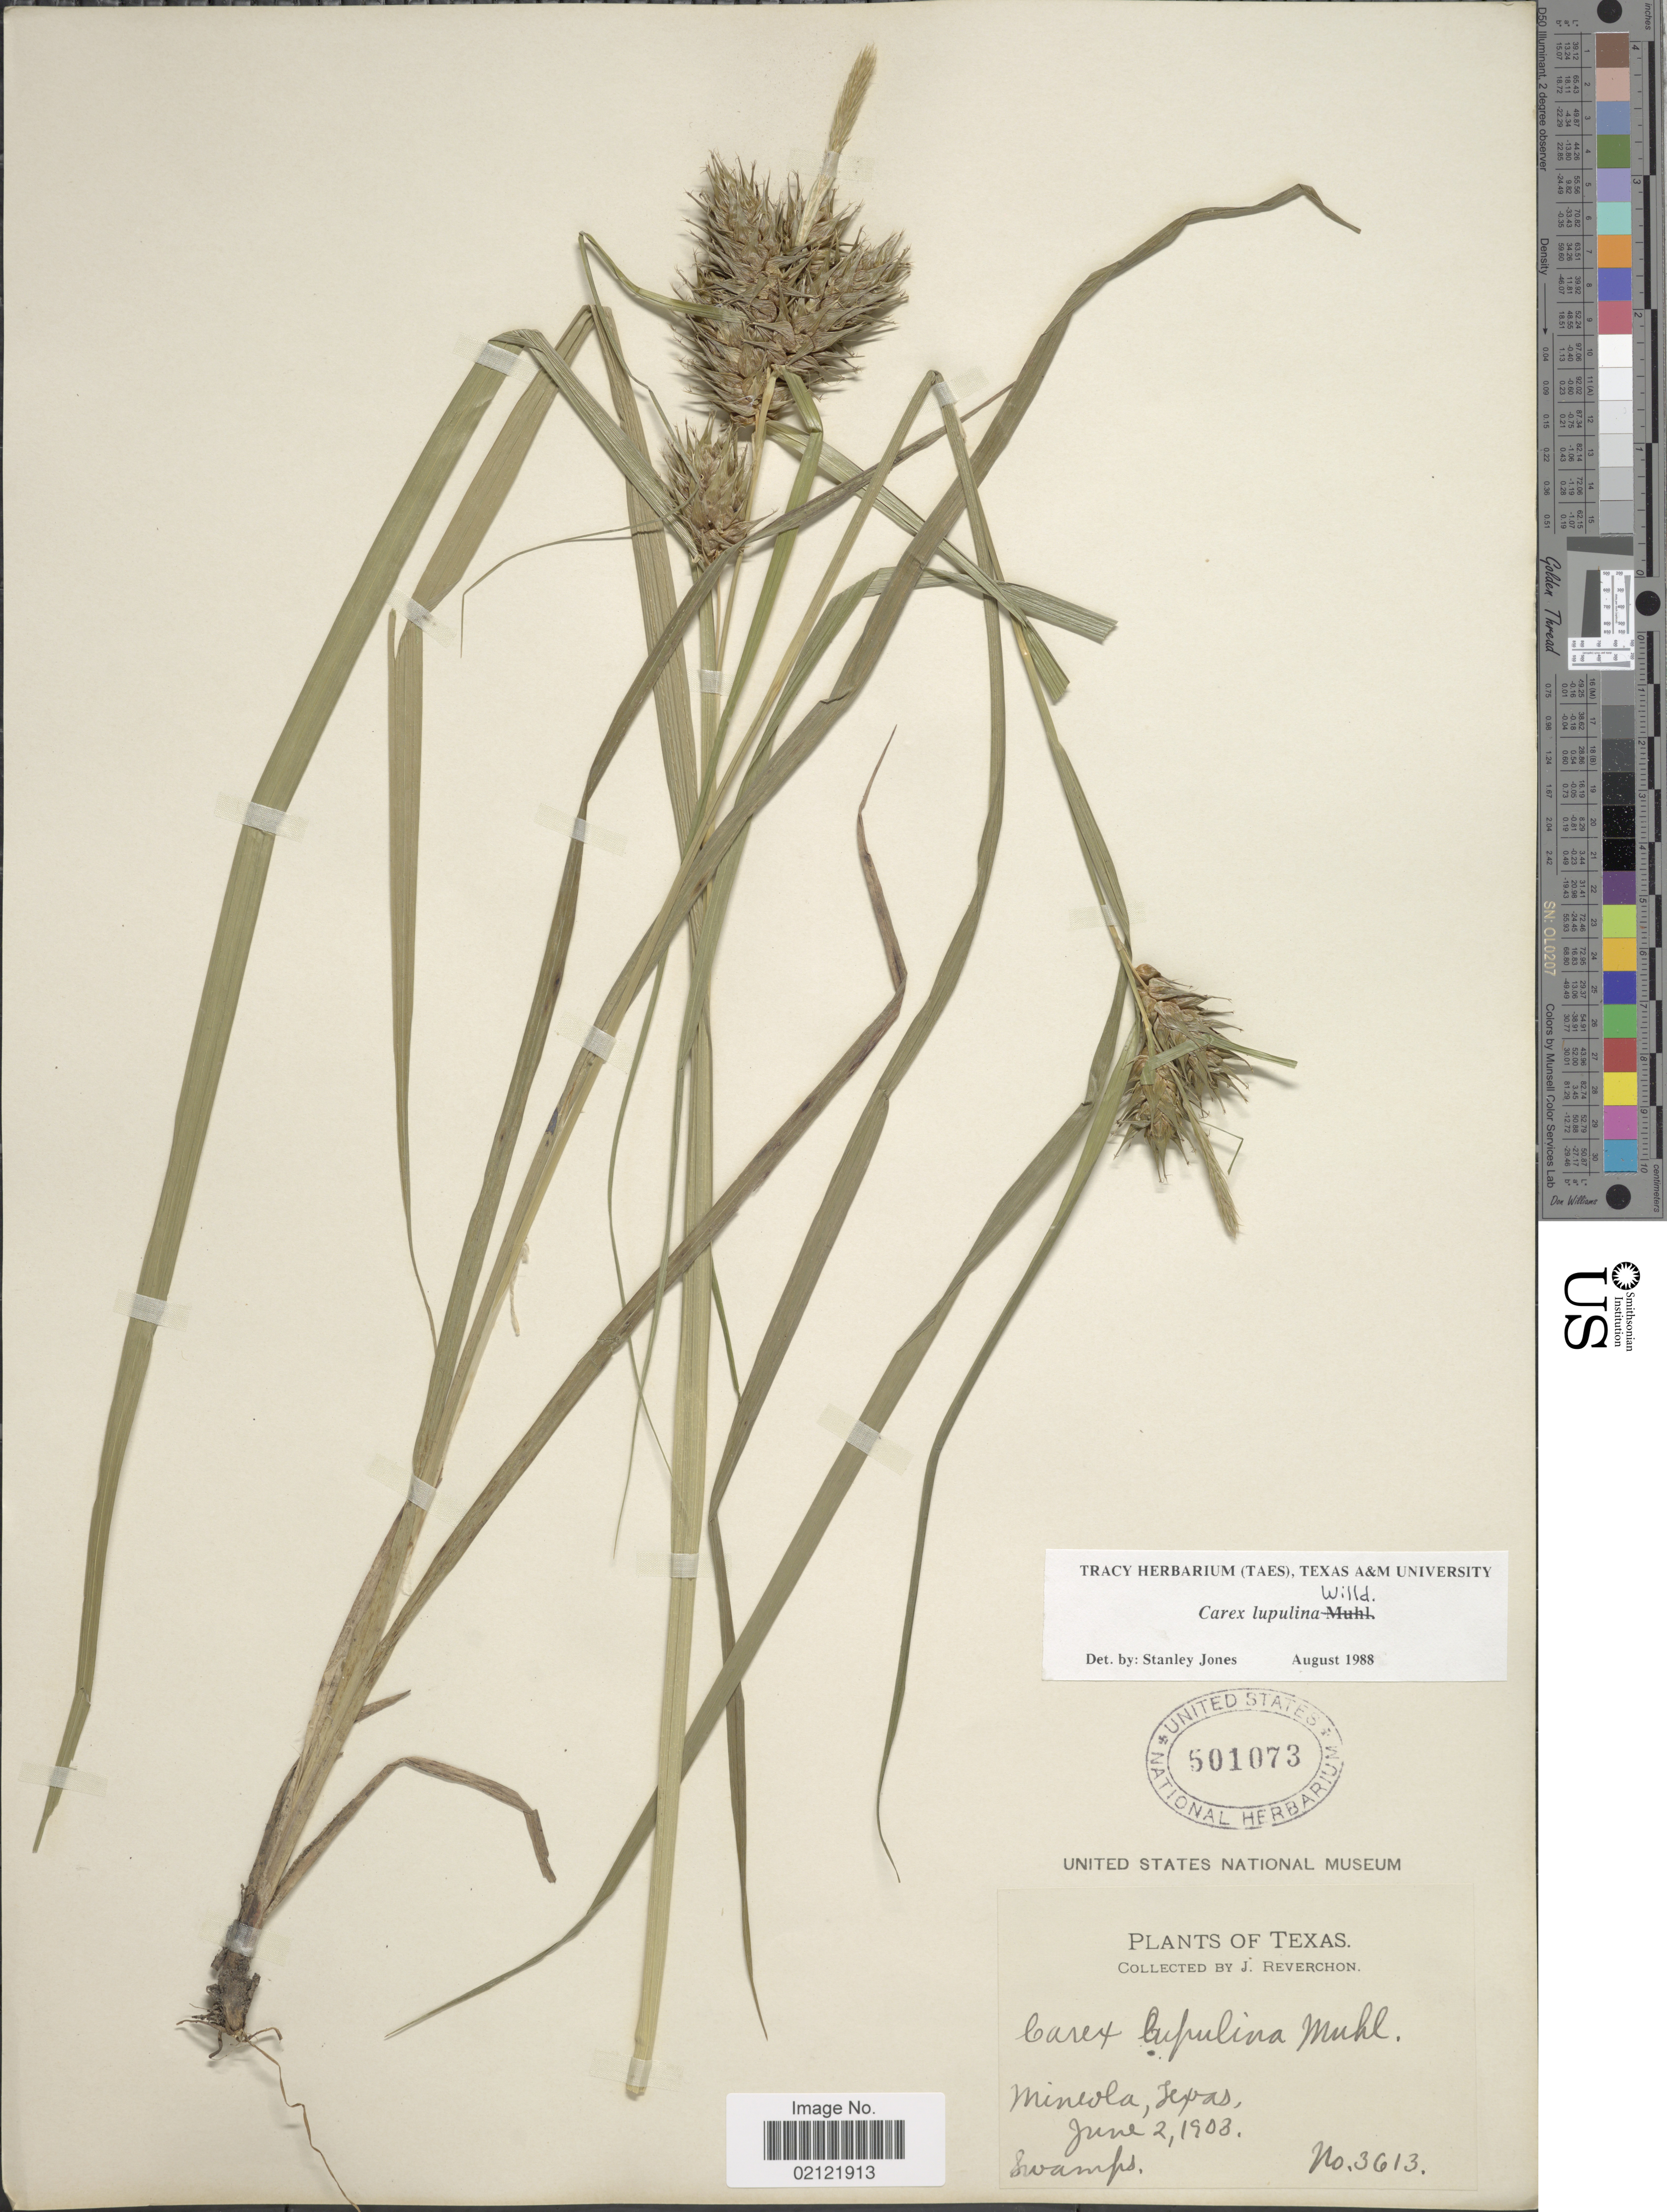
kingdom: Plantae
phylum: Tracheophyta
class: Liliopsida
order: Poales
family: Cyperaceae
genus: Carex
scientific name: Carex lupulina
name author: Muhl. ex Willd.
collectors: J. Reverchon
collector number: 3613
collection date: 1903-06-02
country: United States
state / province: Texas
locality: Mineola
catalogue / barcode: US 501073